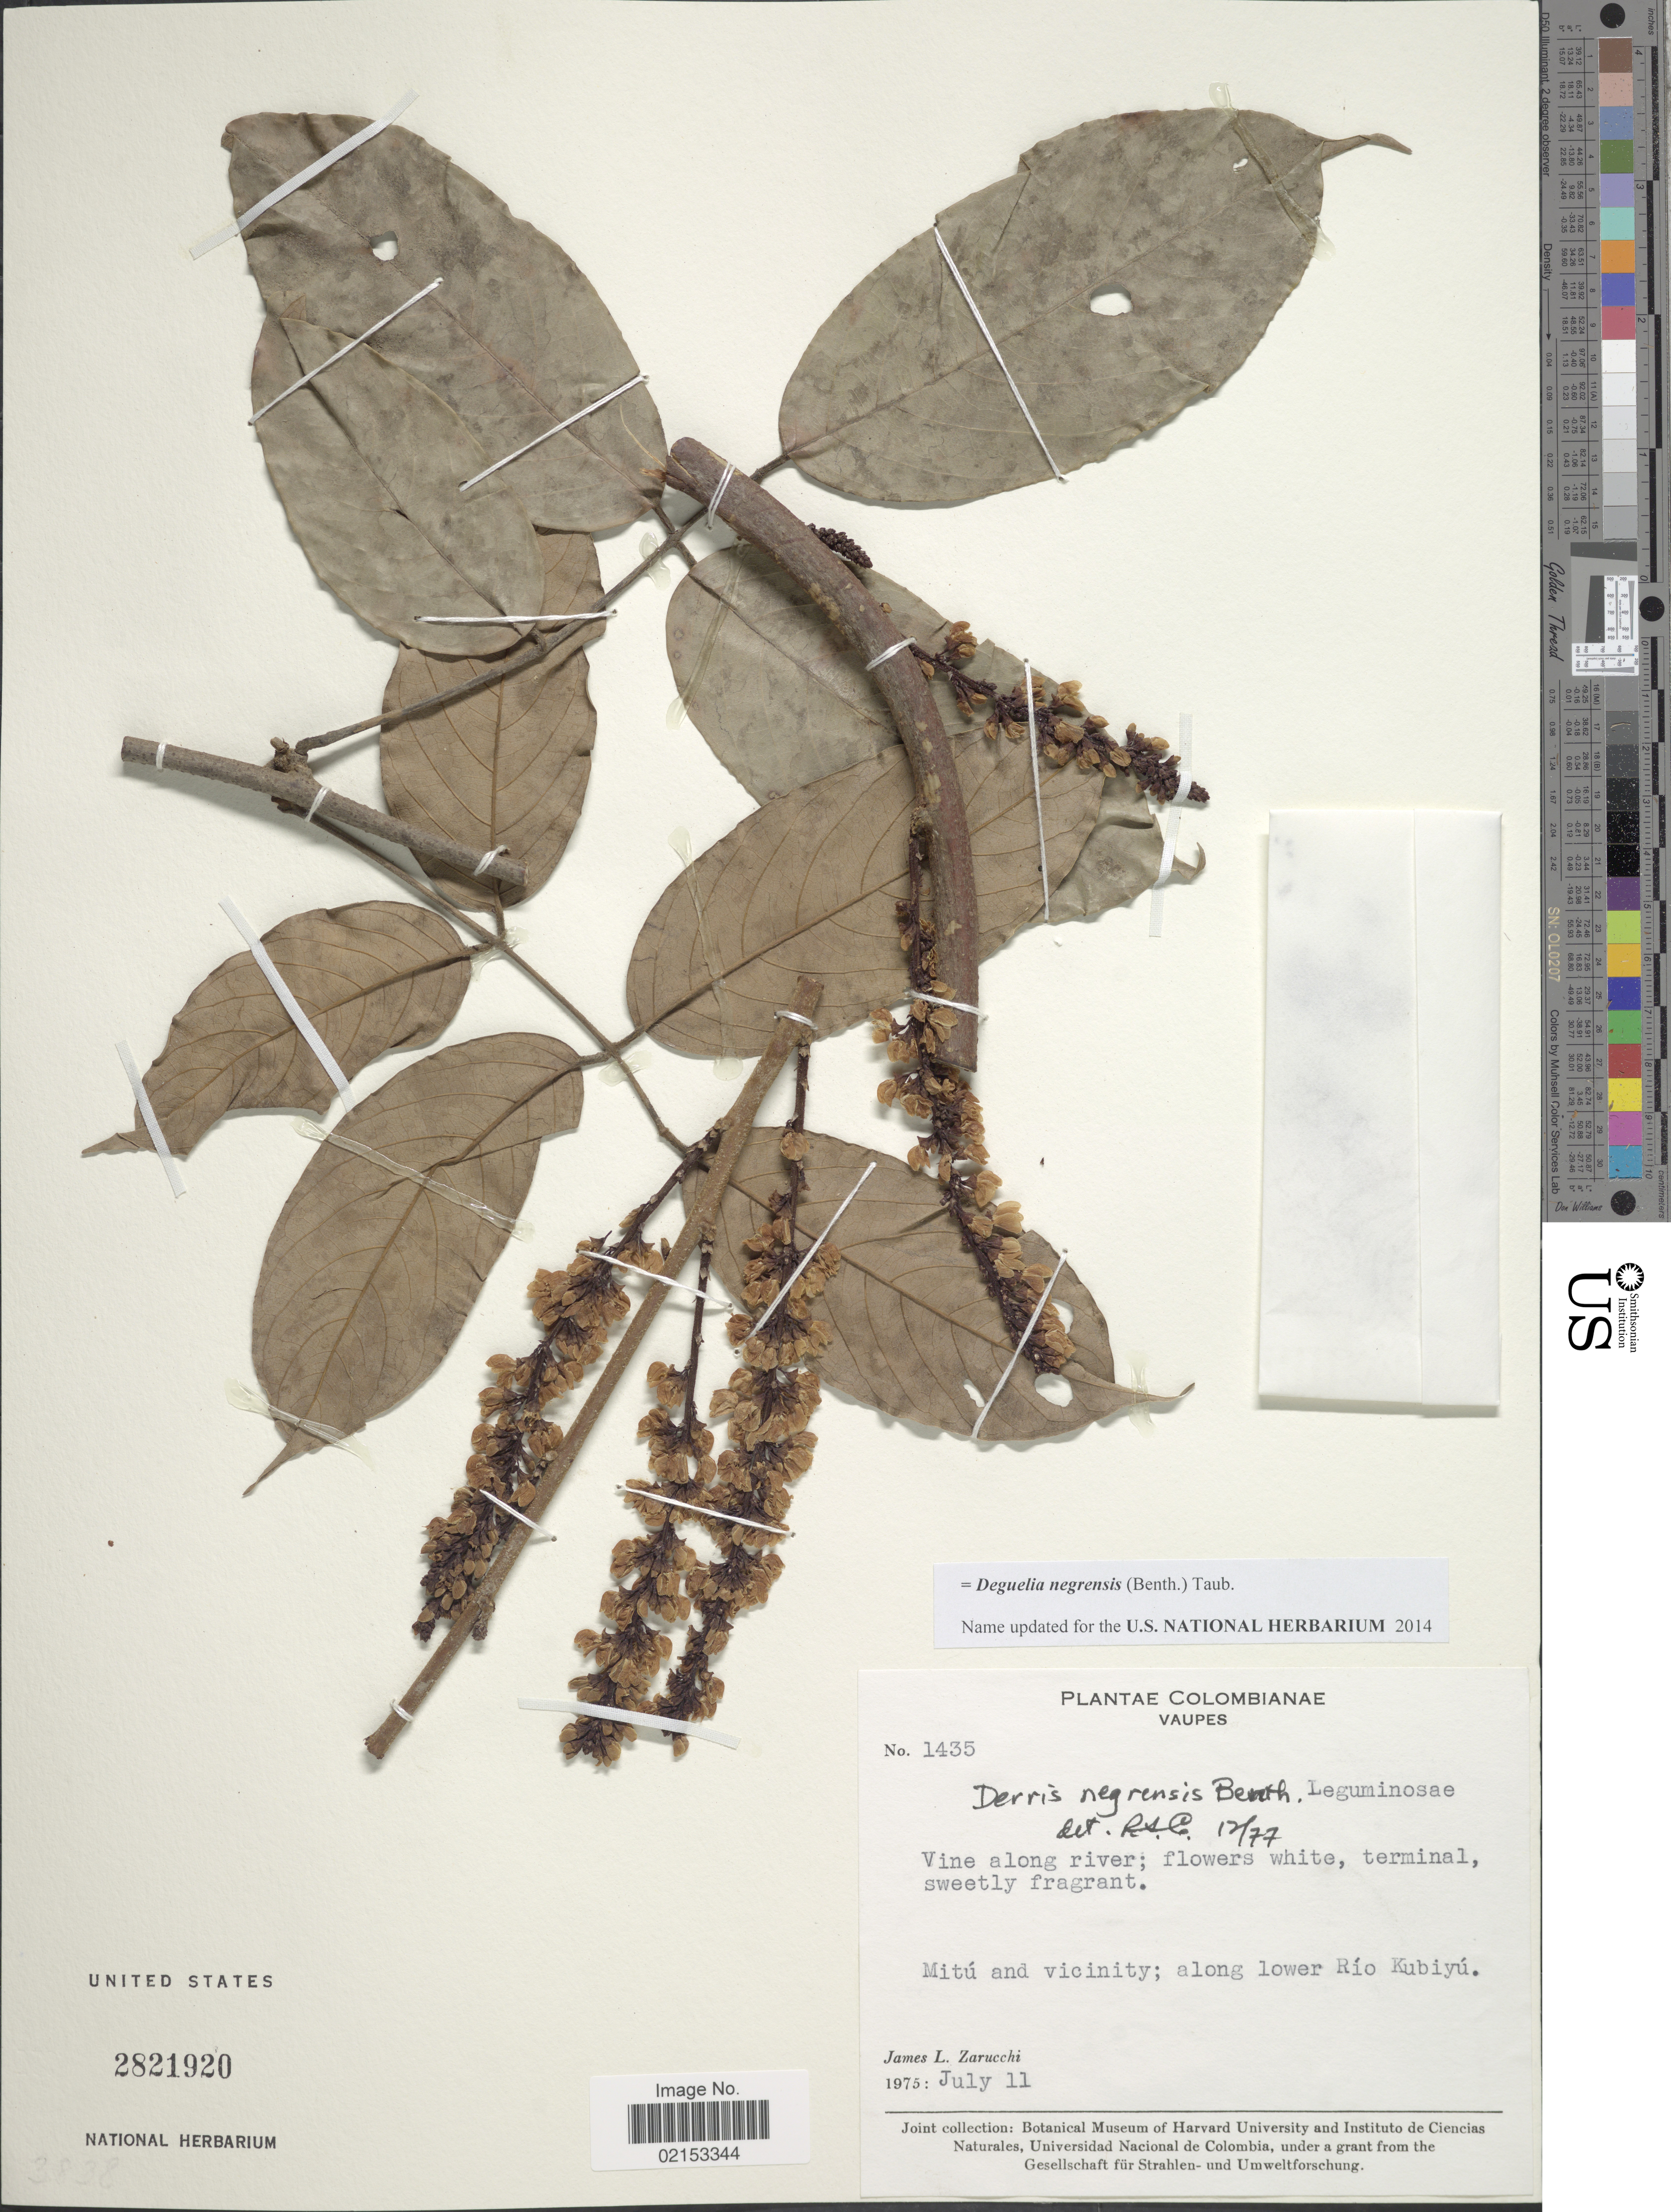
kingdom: Plantae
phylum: Tracheophyta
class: Magnoliopsida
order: Fabales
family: Fabaceae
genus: Deguelia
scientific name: Deguelia negrensis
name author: (Benth.) Taub.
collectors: J. L. Zarucchi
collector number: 1435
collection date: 1975-07-11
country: Colombia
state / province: Vaupés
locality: Mitu and Vicinity, along lower Rio Kubiyu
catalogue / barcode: US 2821920